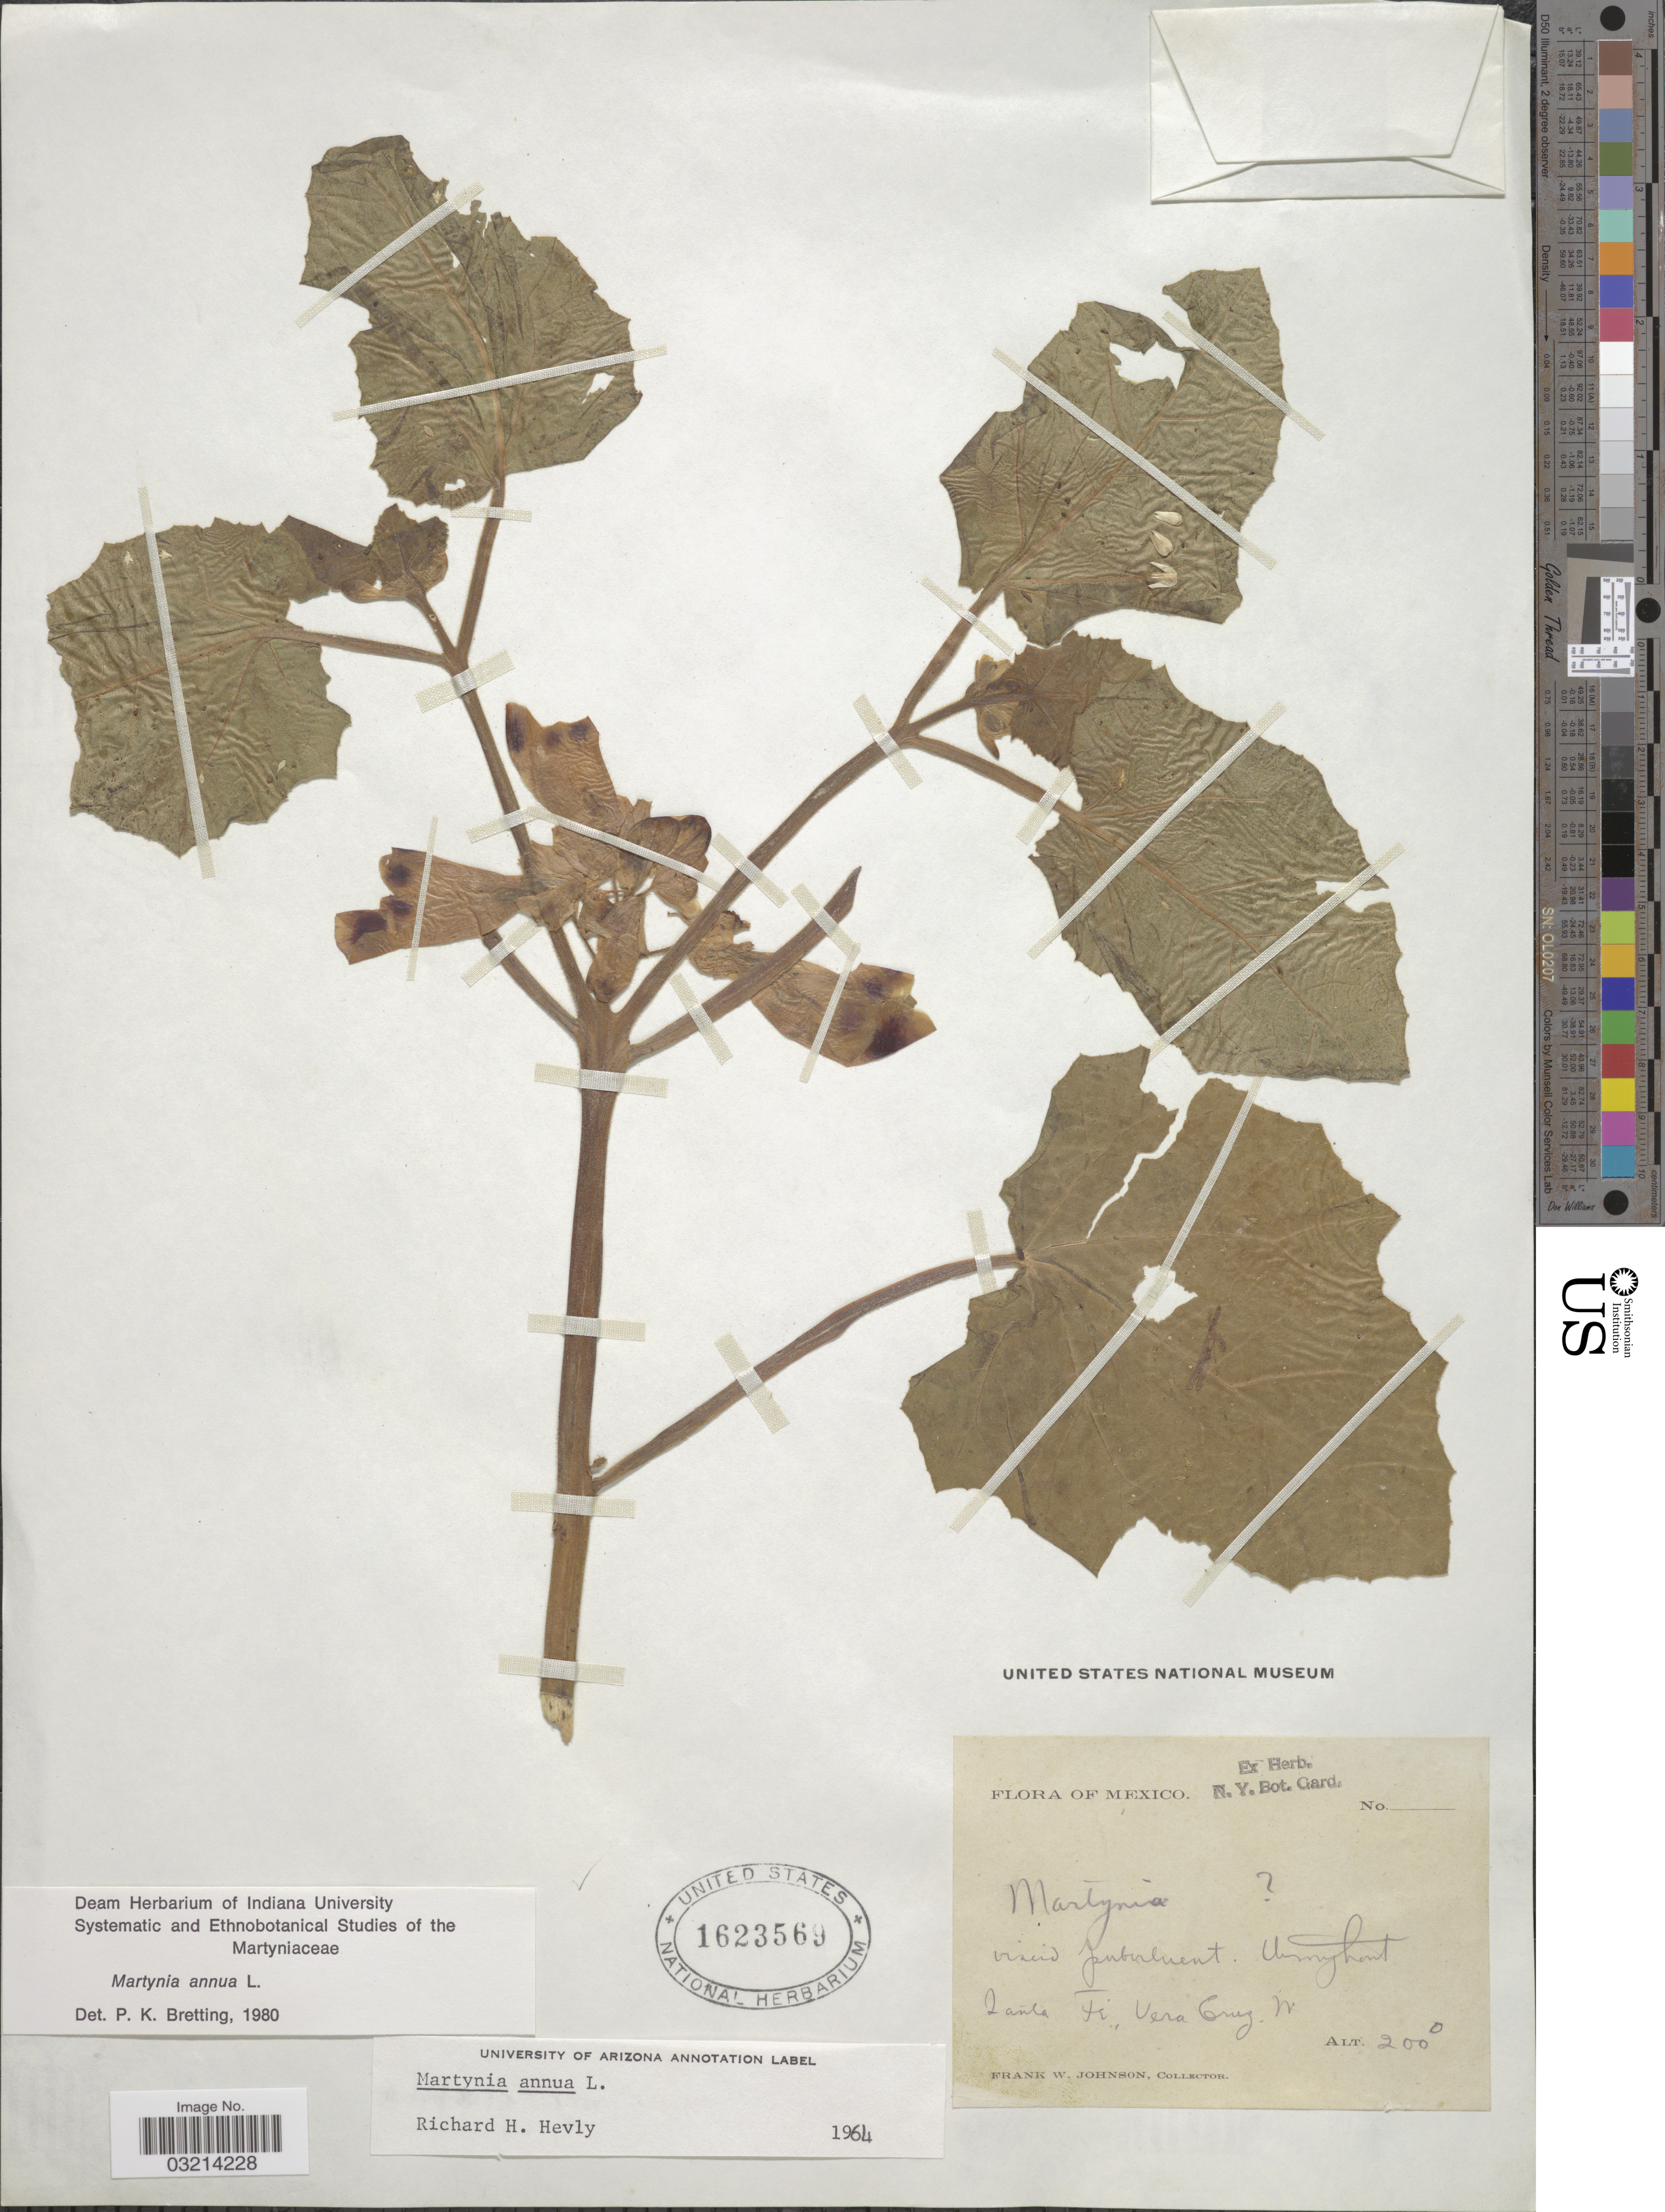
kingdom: Plantae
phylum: Tracheophyta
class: Magnoliopsida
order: Lamiales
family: Martyniaceae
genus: Martynia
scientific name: Martynia annua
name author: L.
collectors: F. W. Johnson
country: Mexico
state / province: Veracruz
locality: Santa Fé, Vera Cruz W [interpreted].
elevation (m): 61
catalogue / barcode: US 1623569